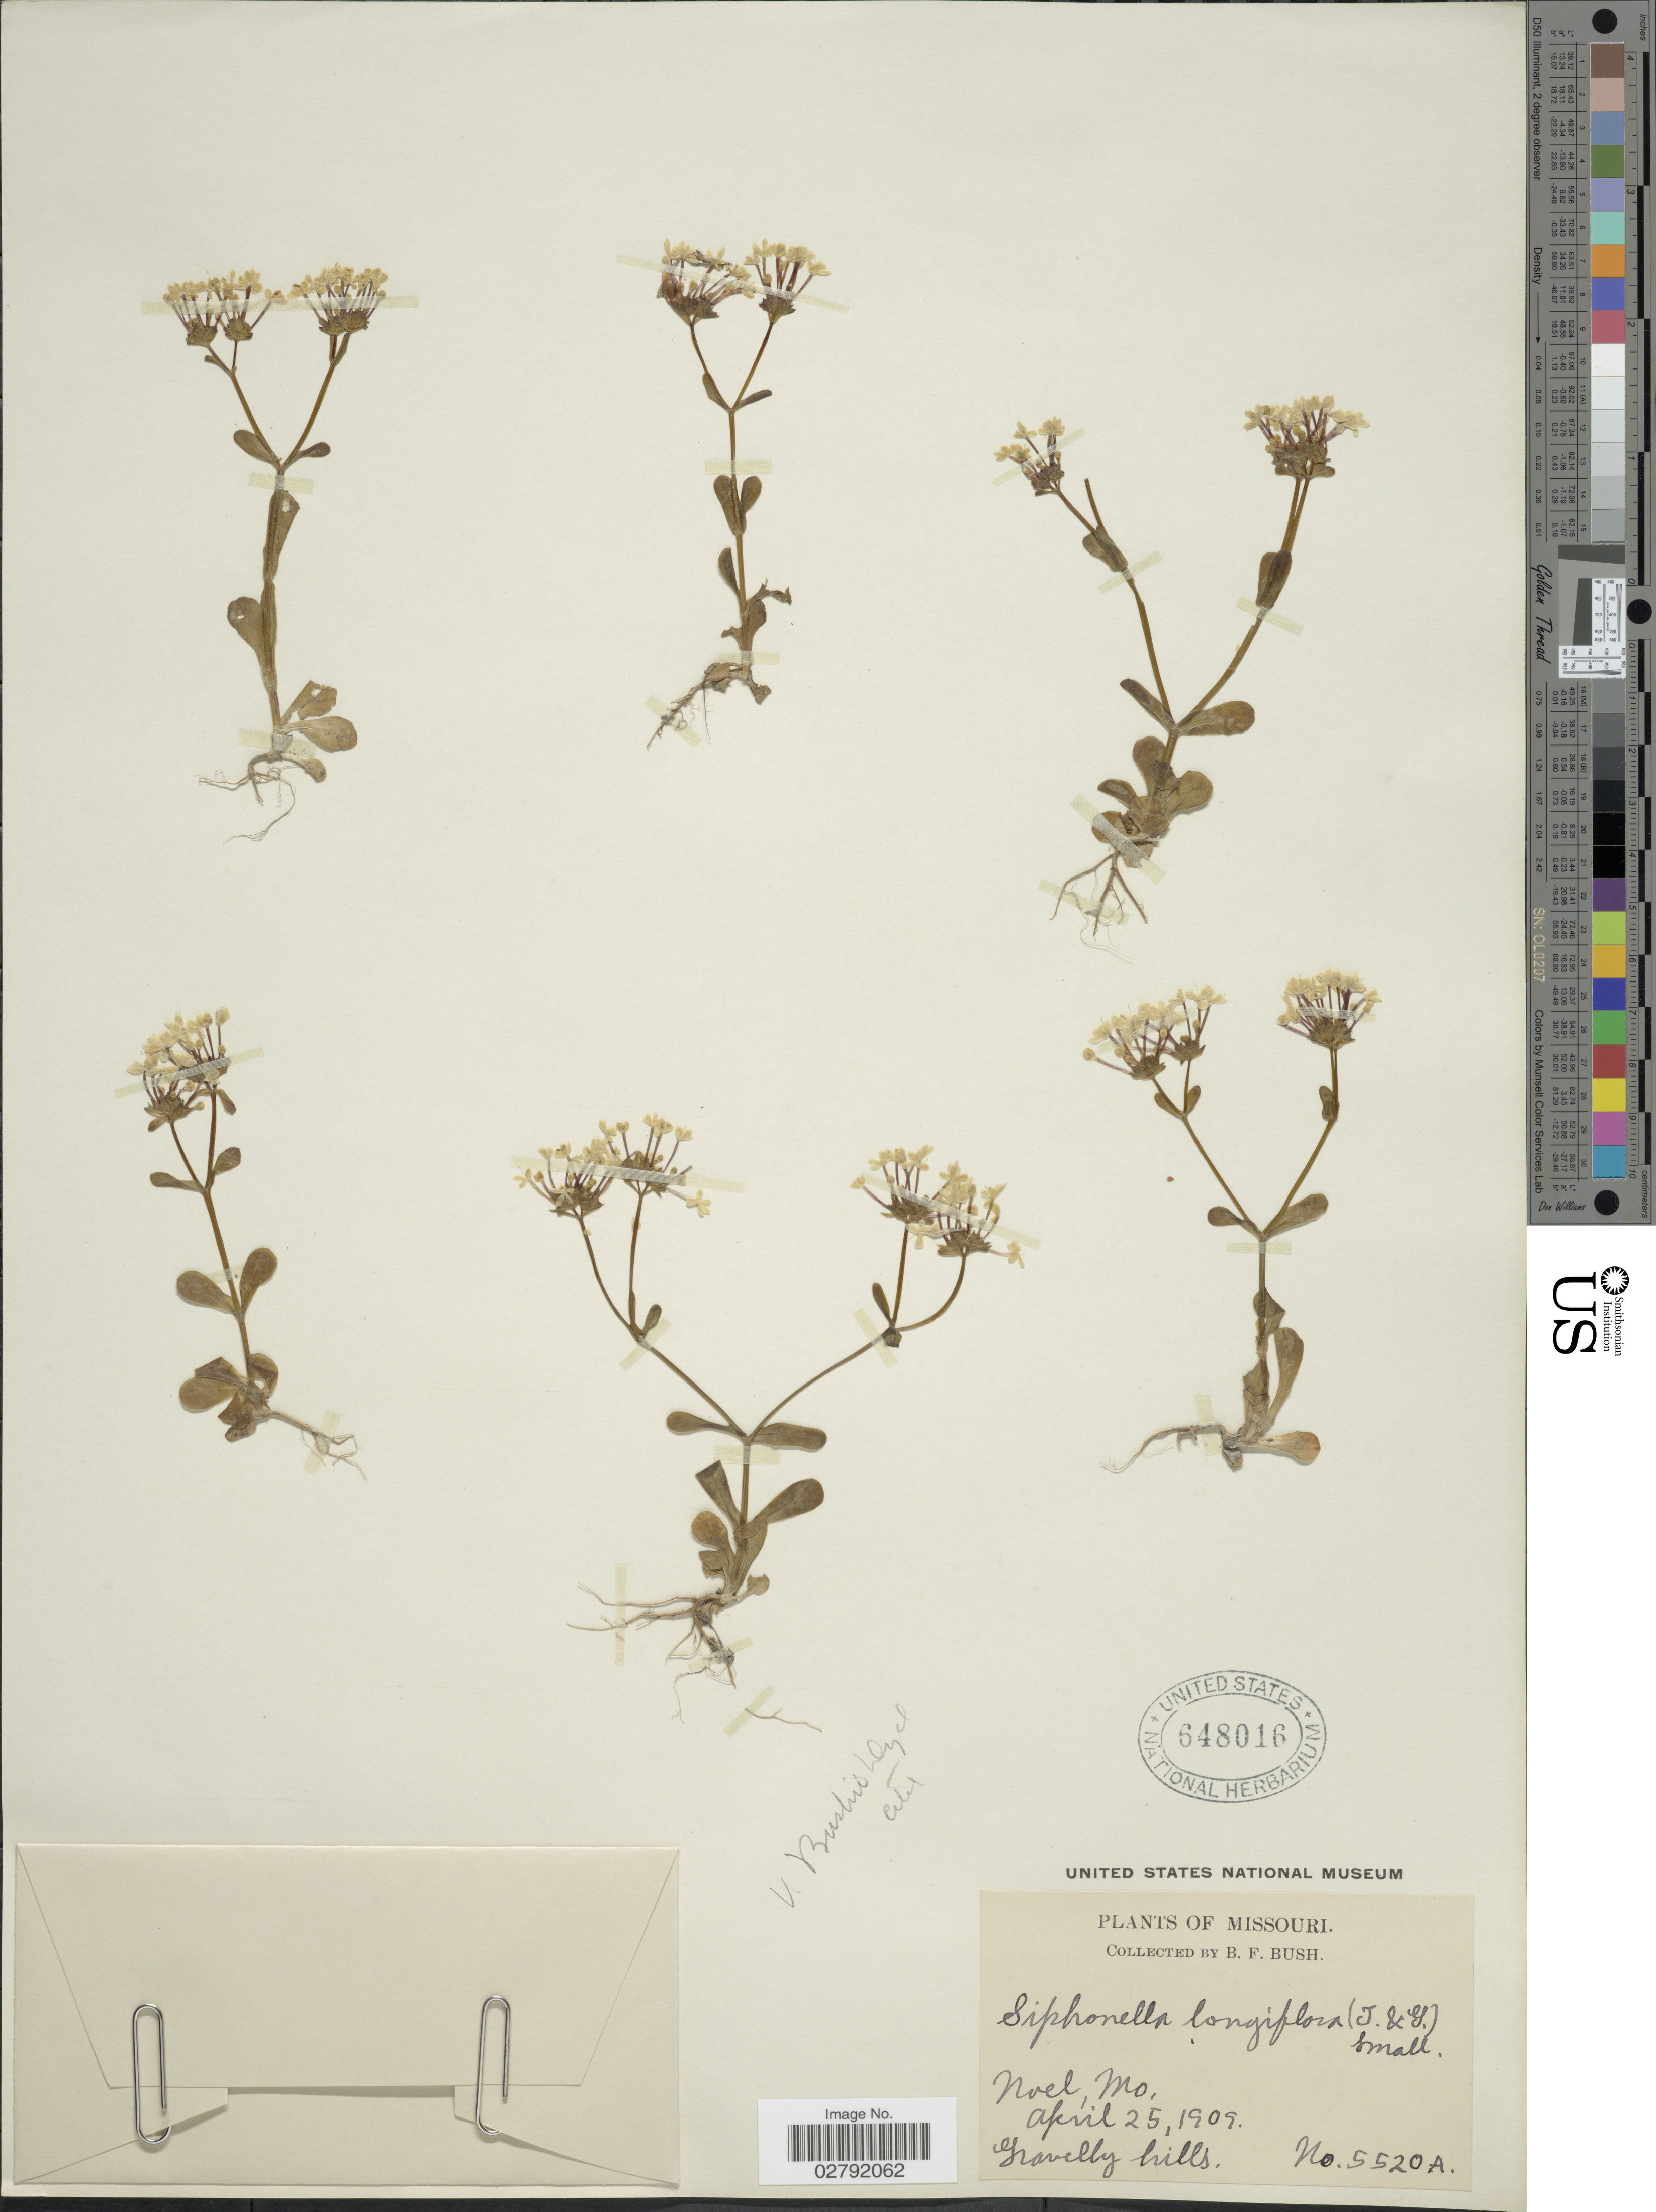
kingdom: Plantae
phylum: Tracheophyta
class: Magnoliopsida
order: Dipsacales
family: Caprifoliaceae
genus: Valerianella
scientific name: Valerianella bushii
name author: Dyal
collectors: B. F. Bush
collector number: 5520A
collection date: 1909-04-25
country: United States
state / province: Missouri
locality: Noel.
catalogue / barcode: US 648016